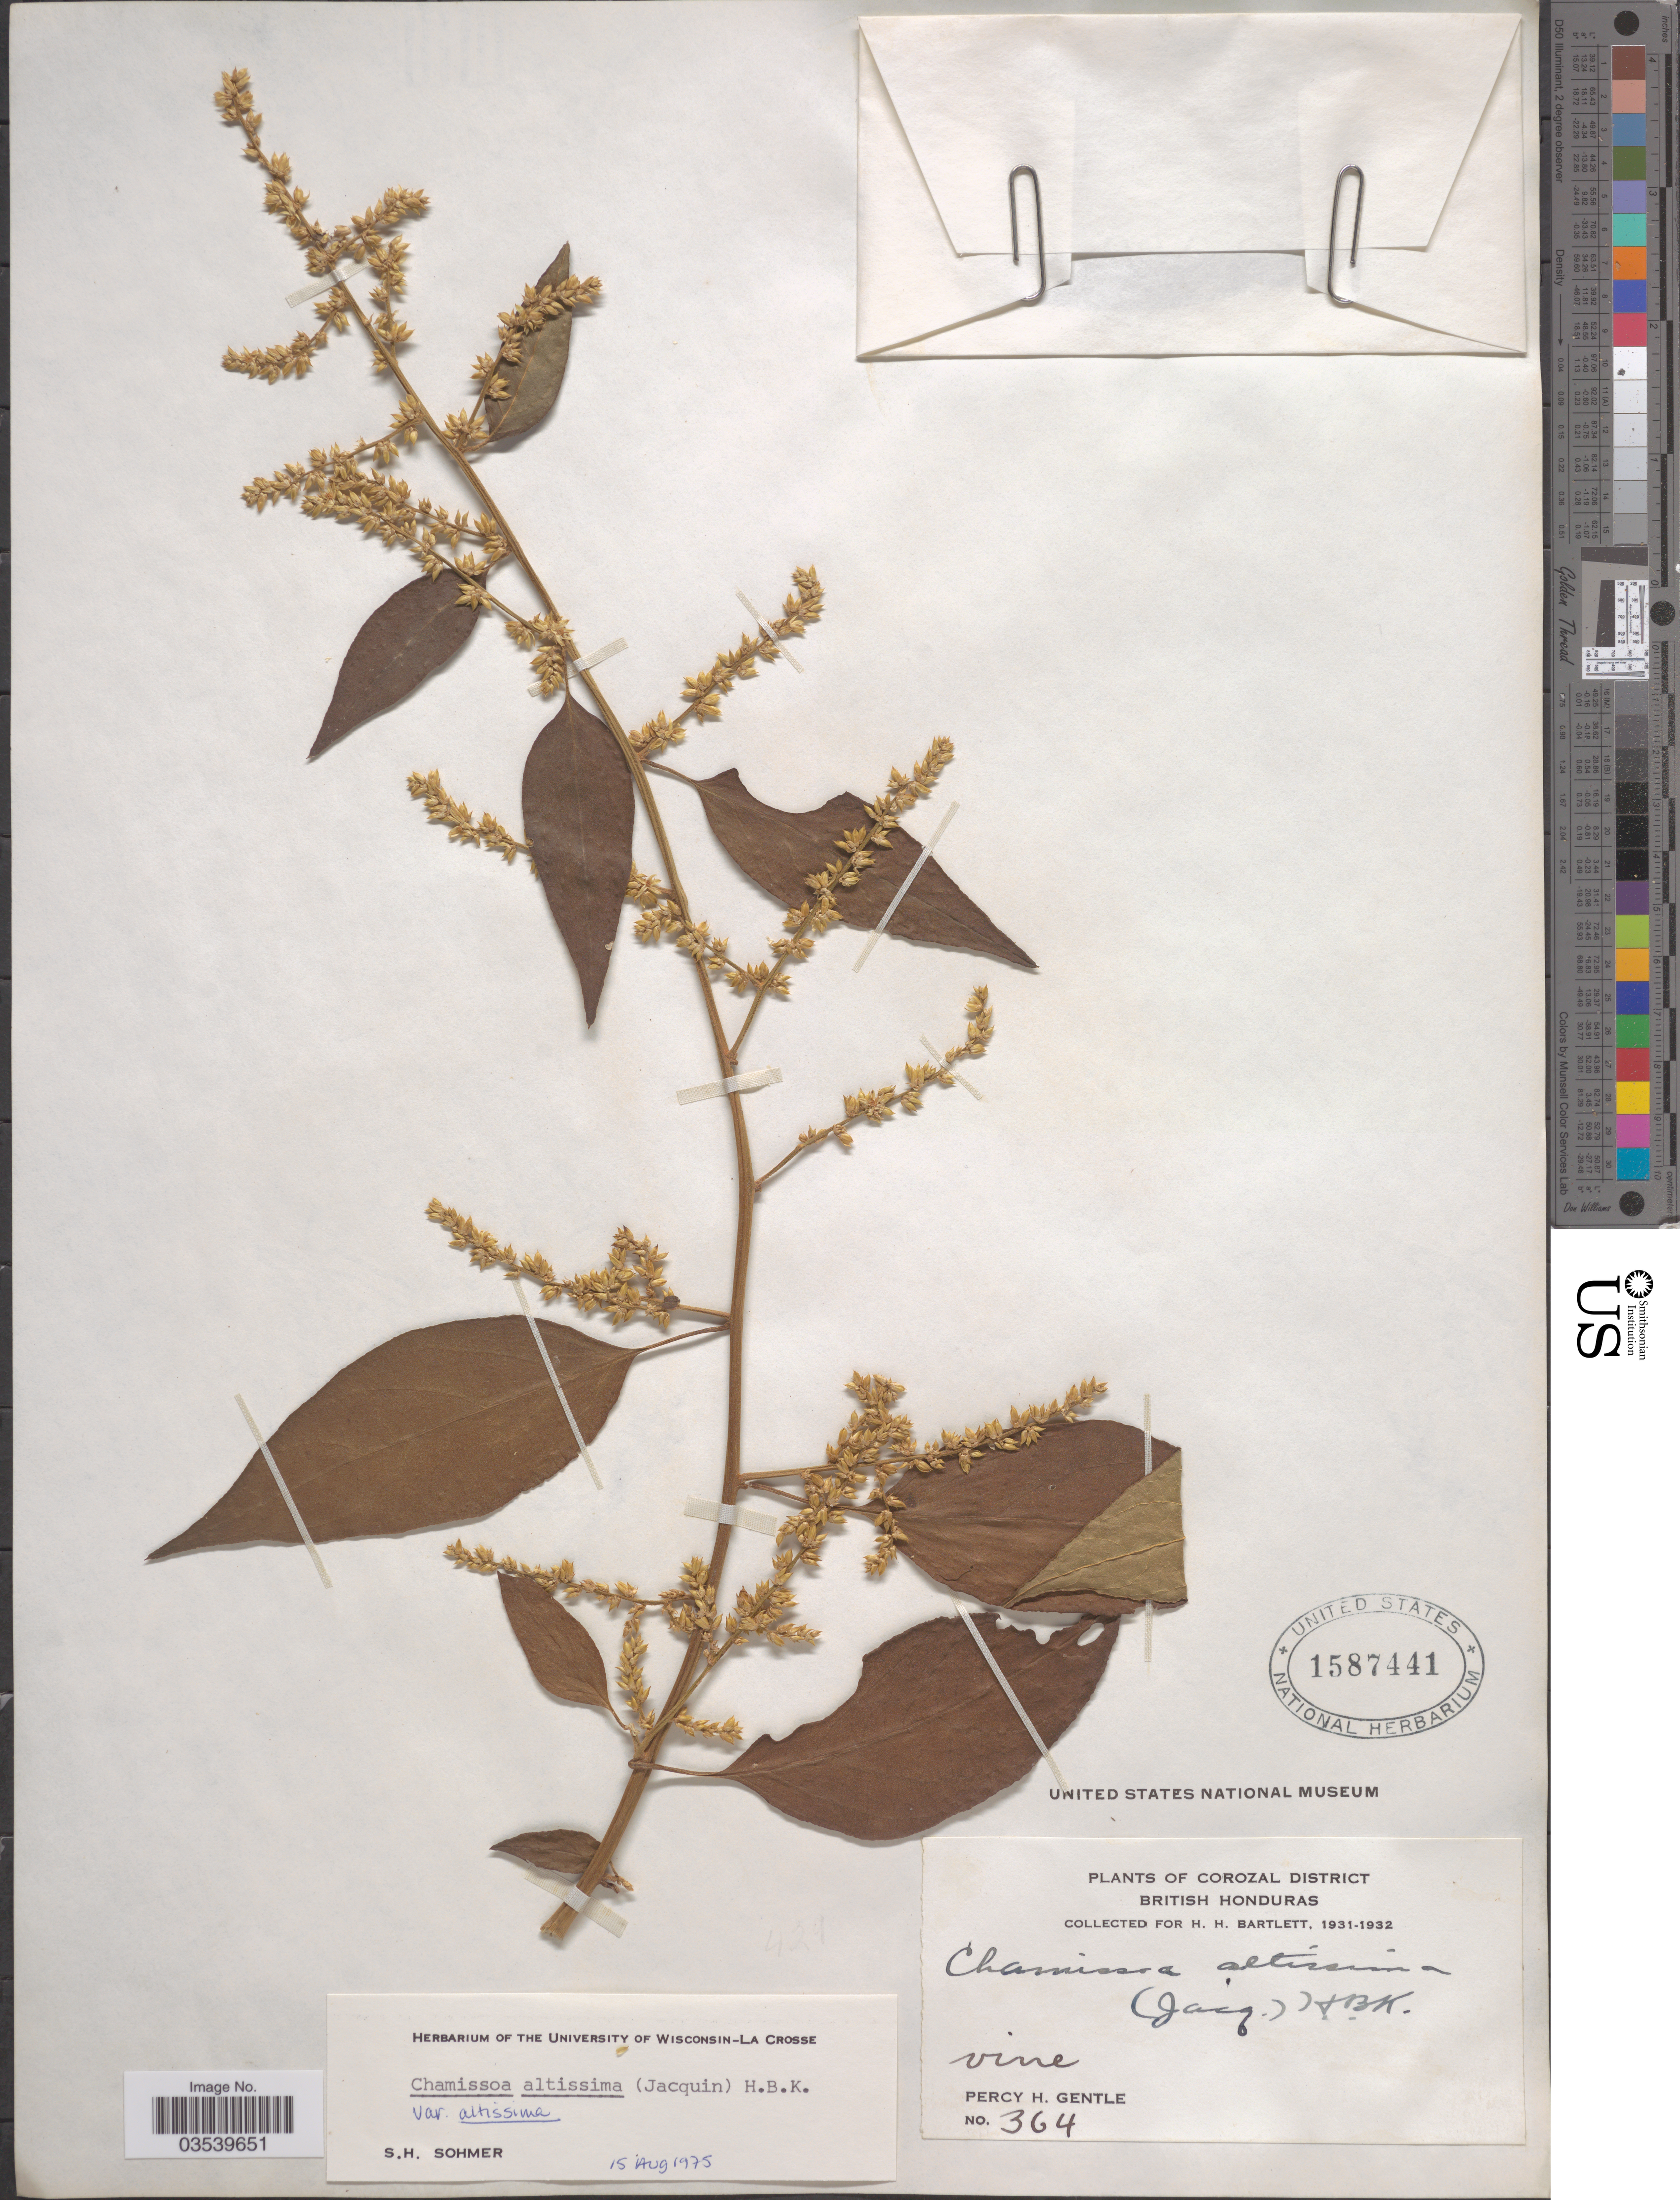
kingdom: Plantae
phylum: Tracheophyta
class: Magnoliopsida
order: Caryophyllales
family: Amaranthaceae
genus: Chamissoa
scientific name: Chamissoa altissima var. altissima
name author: (Jacq.) Kunth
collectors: P. H. Gentle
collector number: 364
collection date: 1931/1932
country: Belize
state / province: Corozal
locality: Corozal District. British Honduras.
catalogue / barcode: US 1587441